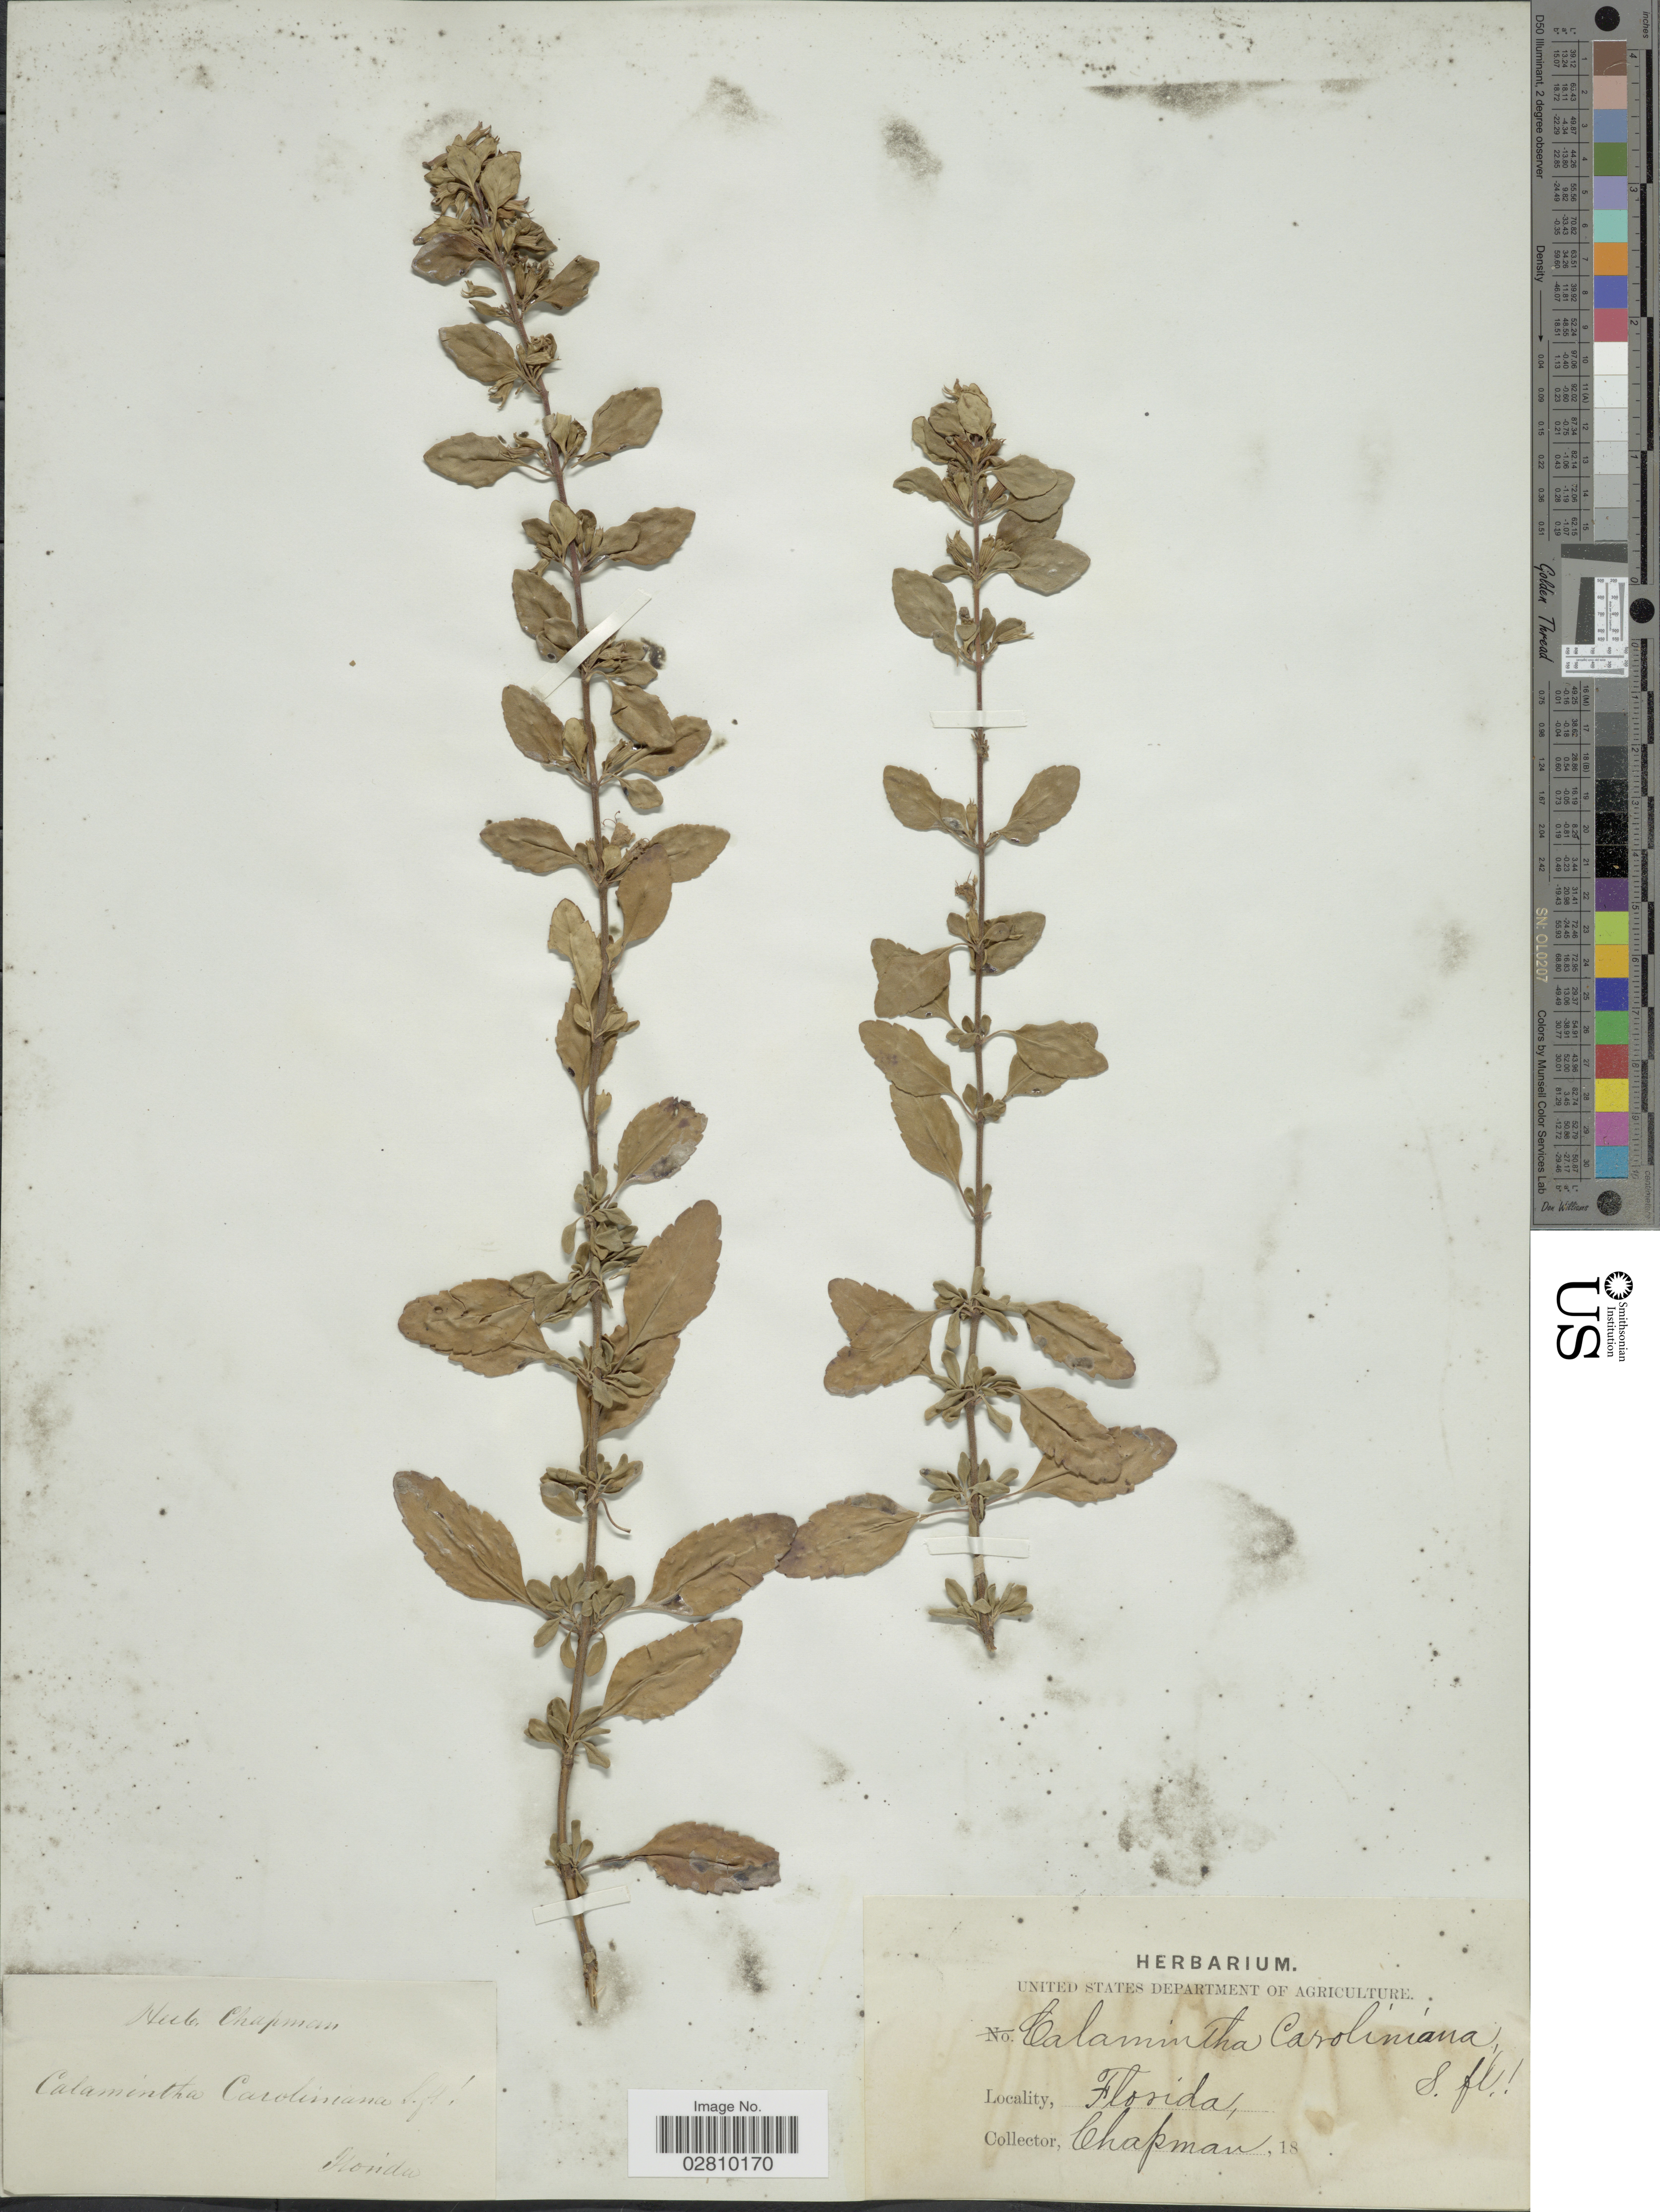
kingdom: Plantae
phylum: Tracheophyta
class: Magnoliopsida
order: Lamiales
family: Lamiaceae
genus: Clinopodium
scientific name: Clinopodium carolinianum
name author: Mill.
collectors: A. Chapman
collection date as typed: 18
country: United States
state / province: Florida